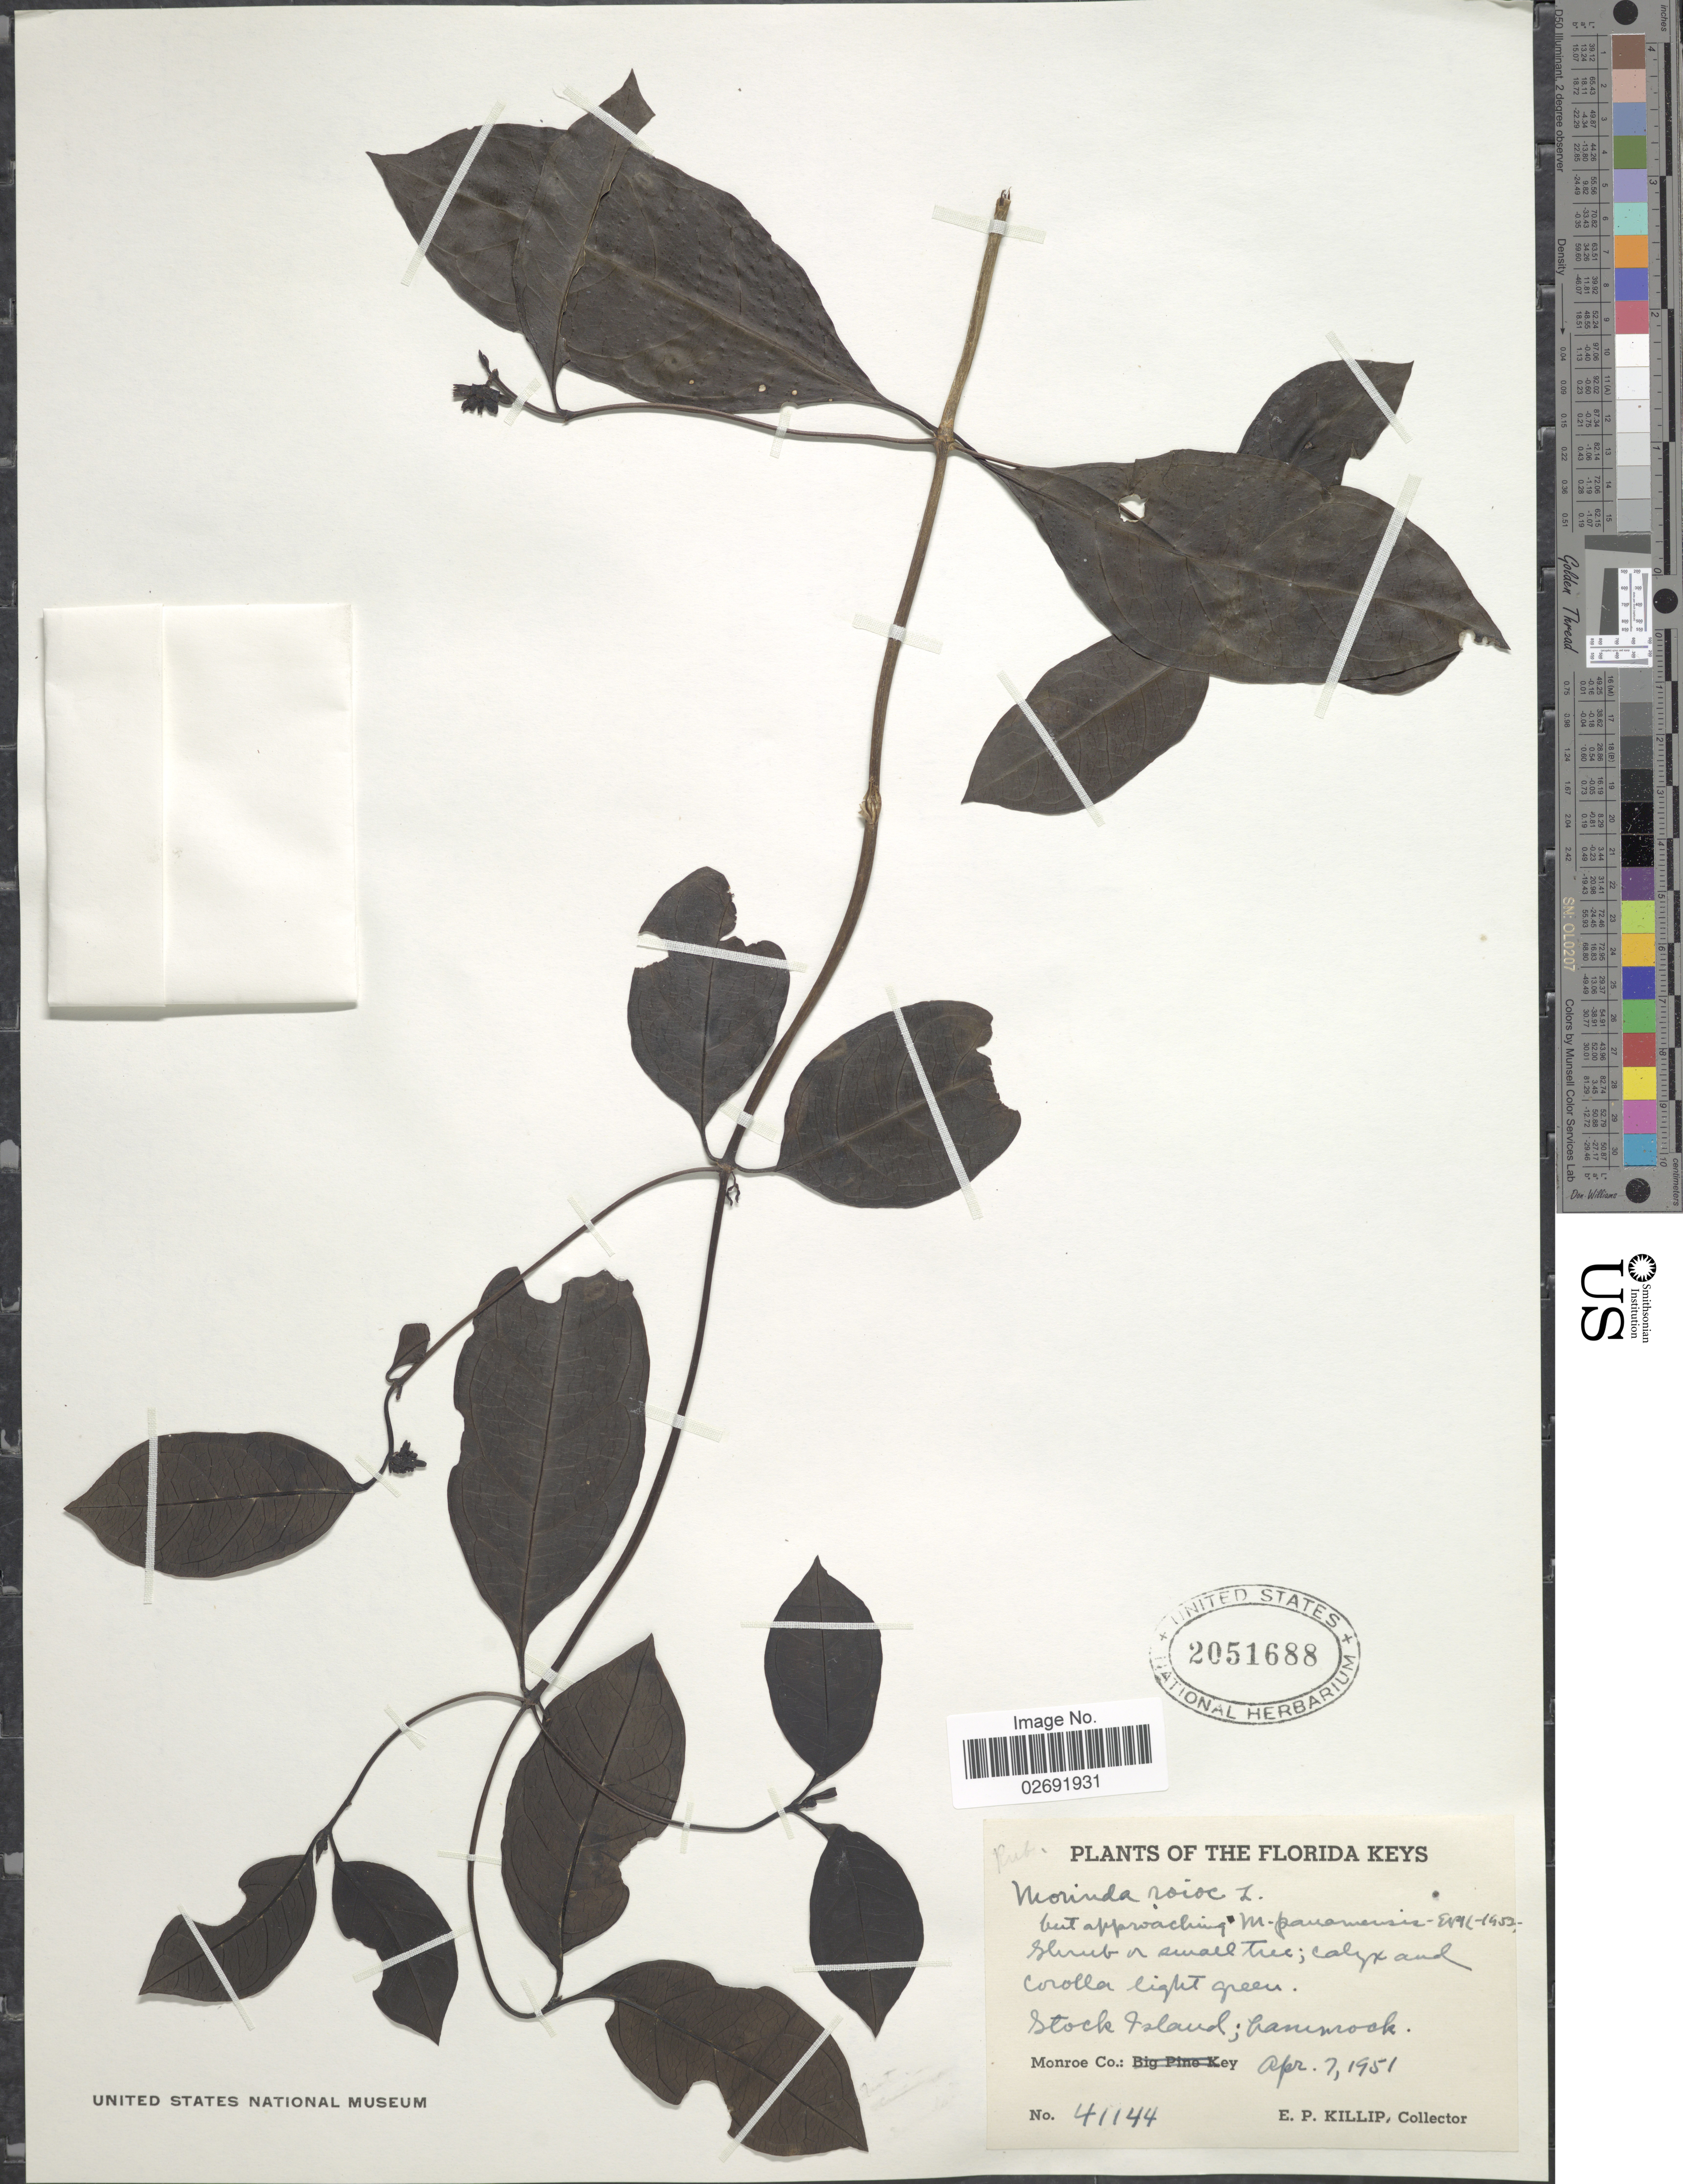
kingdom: Plantae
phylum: Tracheophyta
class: Magnoliopsida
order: Gentianales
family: Rubiaceae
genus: Morinda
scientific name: Morinda royoc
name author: L.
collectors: E. P. Killip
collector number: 41144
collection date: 1951-04-07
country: United States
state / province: Florida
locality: The Florida Keys, Stock Island; Hammock, Monroe Co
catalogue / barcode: US 2051688